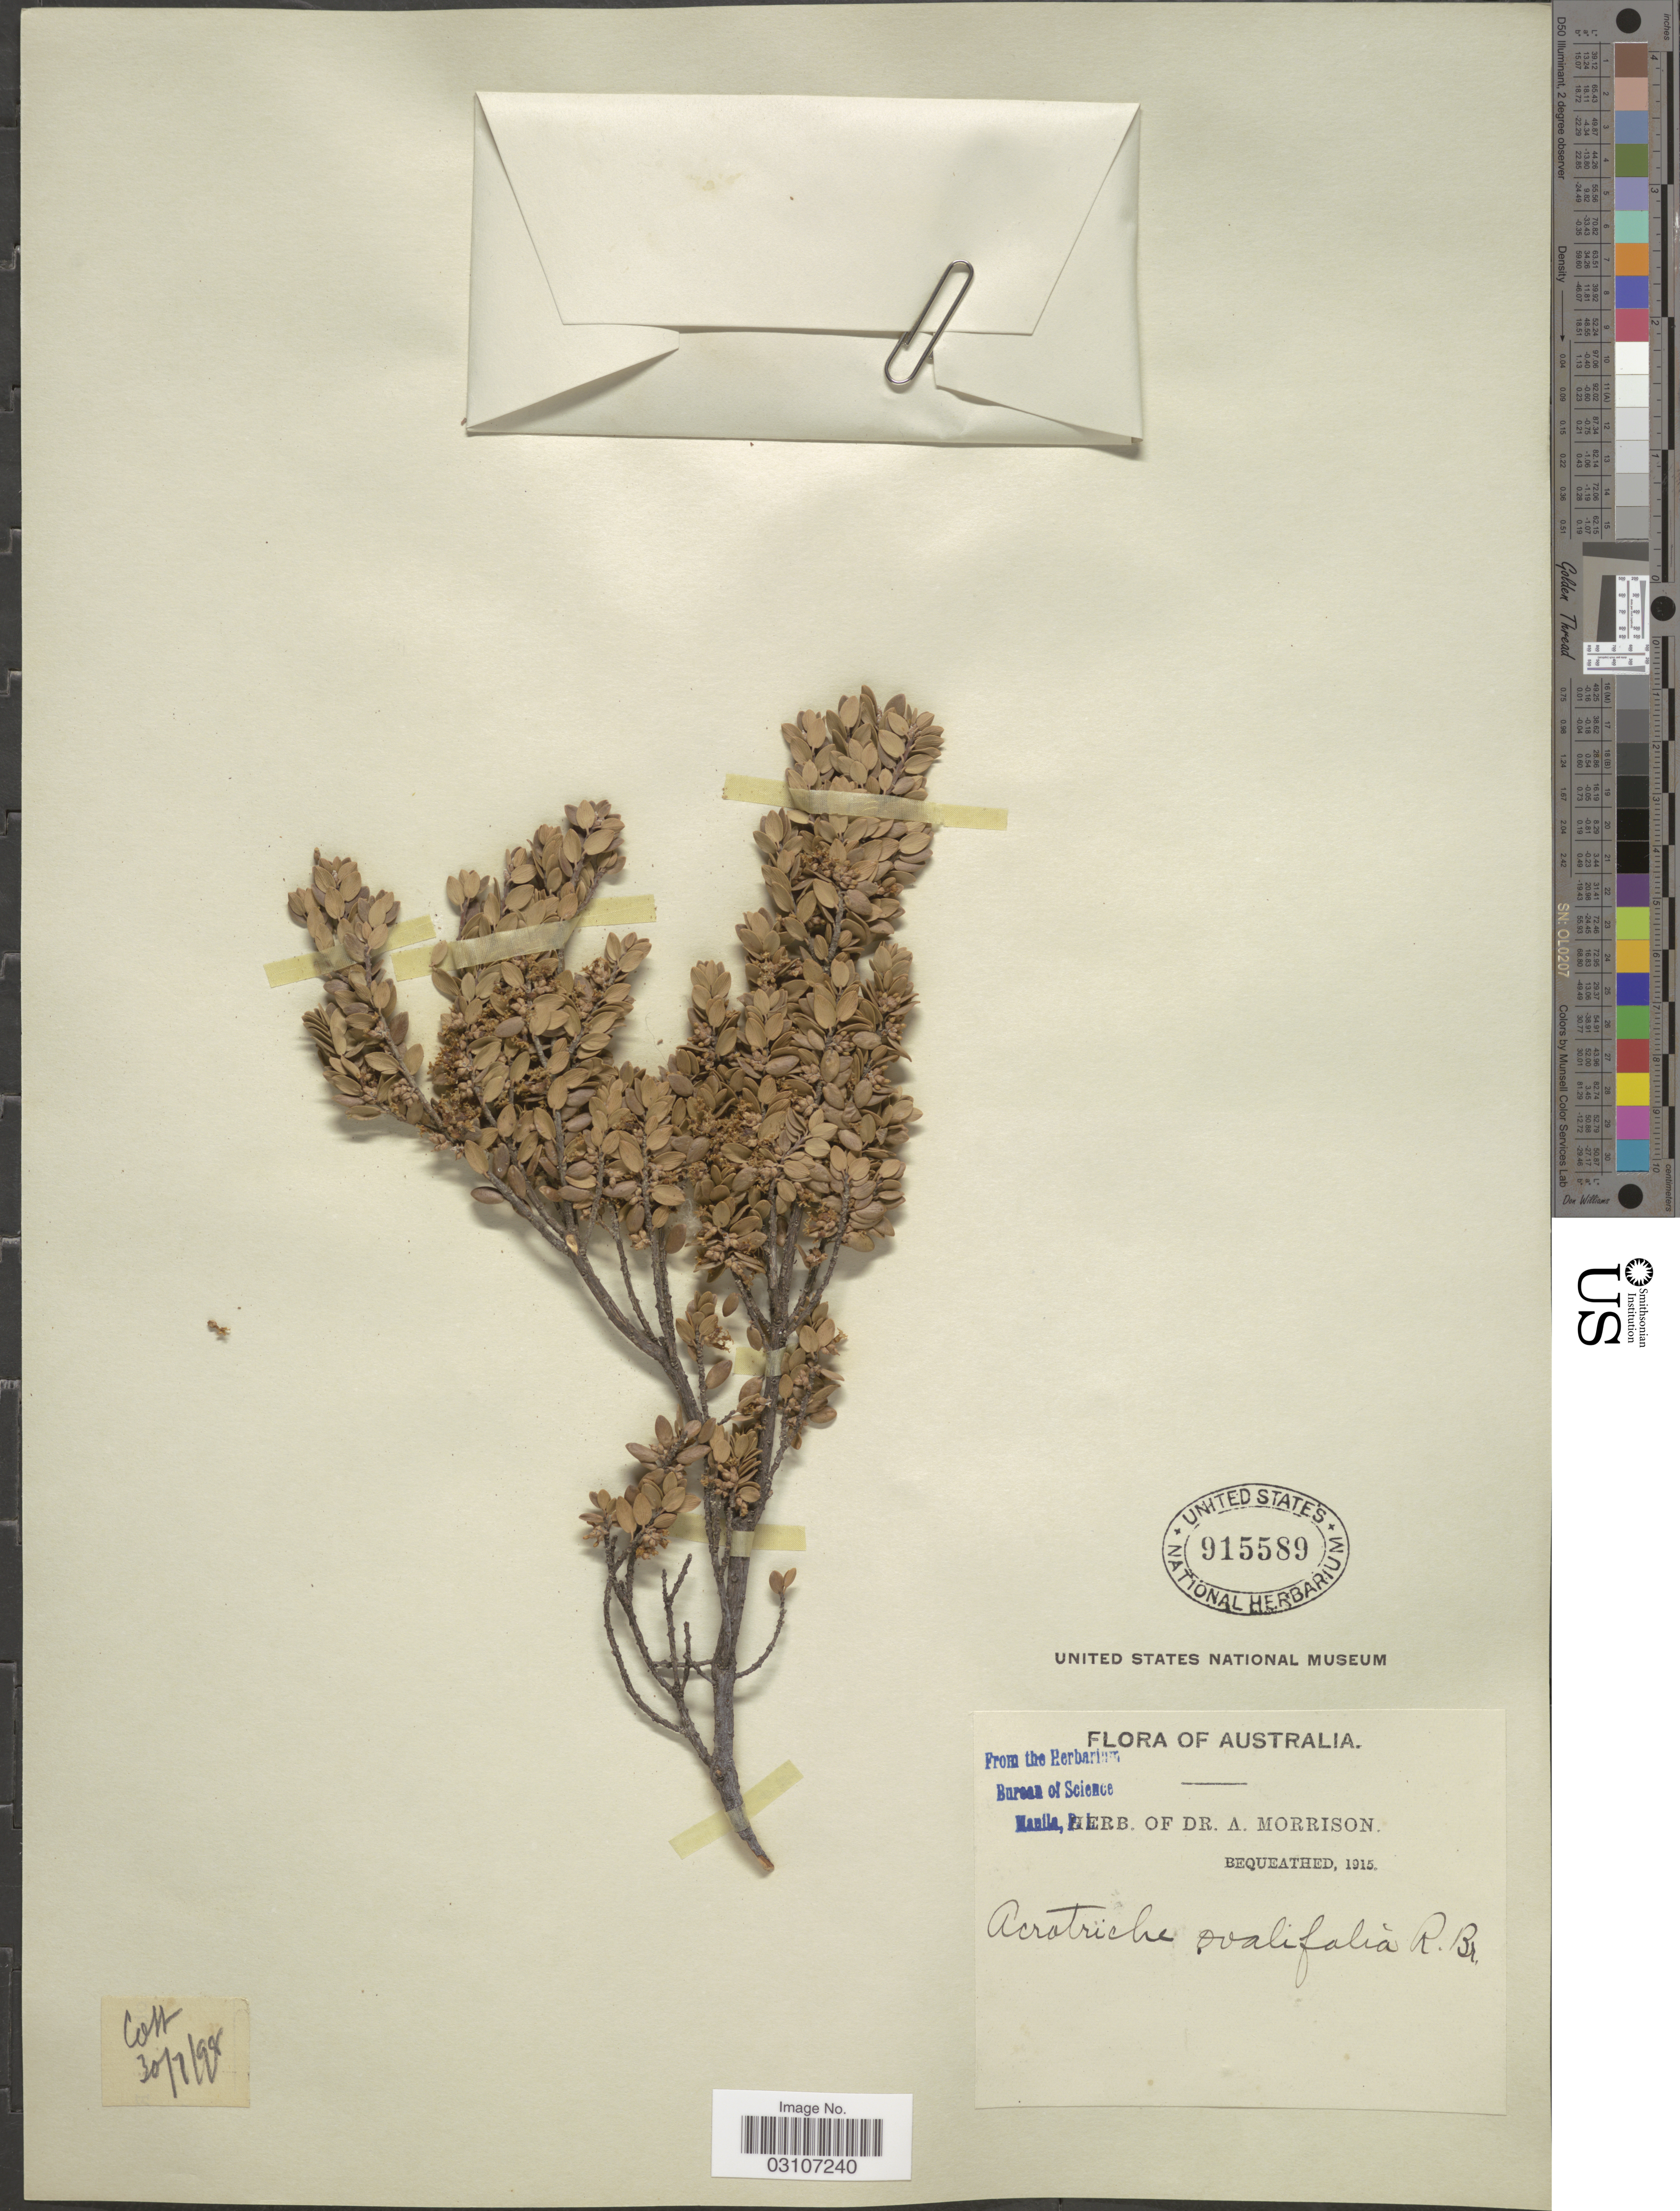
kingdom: Plantae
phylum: Tracheophyta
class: Magnoliopsida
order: Ericales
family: Ericaceae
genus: Acrotriche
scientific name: Acrotriche ovalifolia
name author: R. Br.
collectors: ex herb. Dr. A. Morrison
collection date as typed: Transcribed d/m/y: 30/7/98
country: Australia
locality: Cott.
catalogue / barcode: US 915589